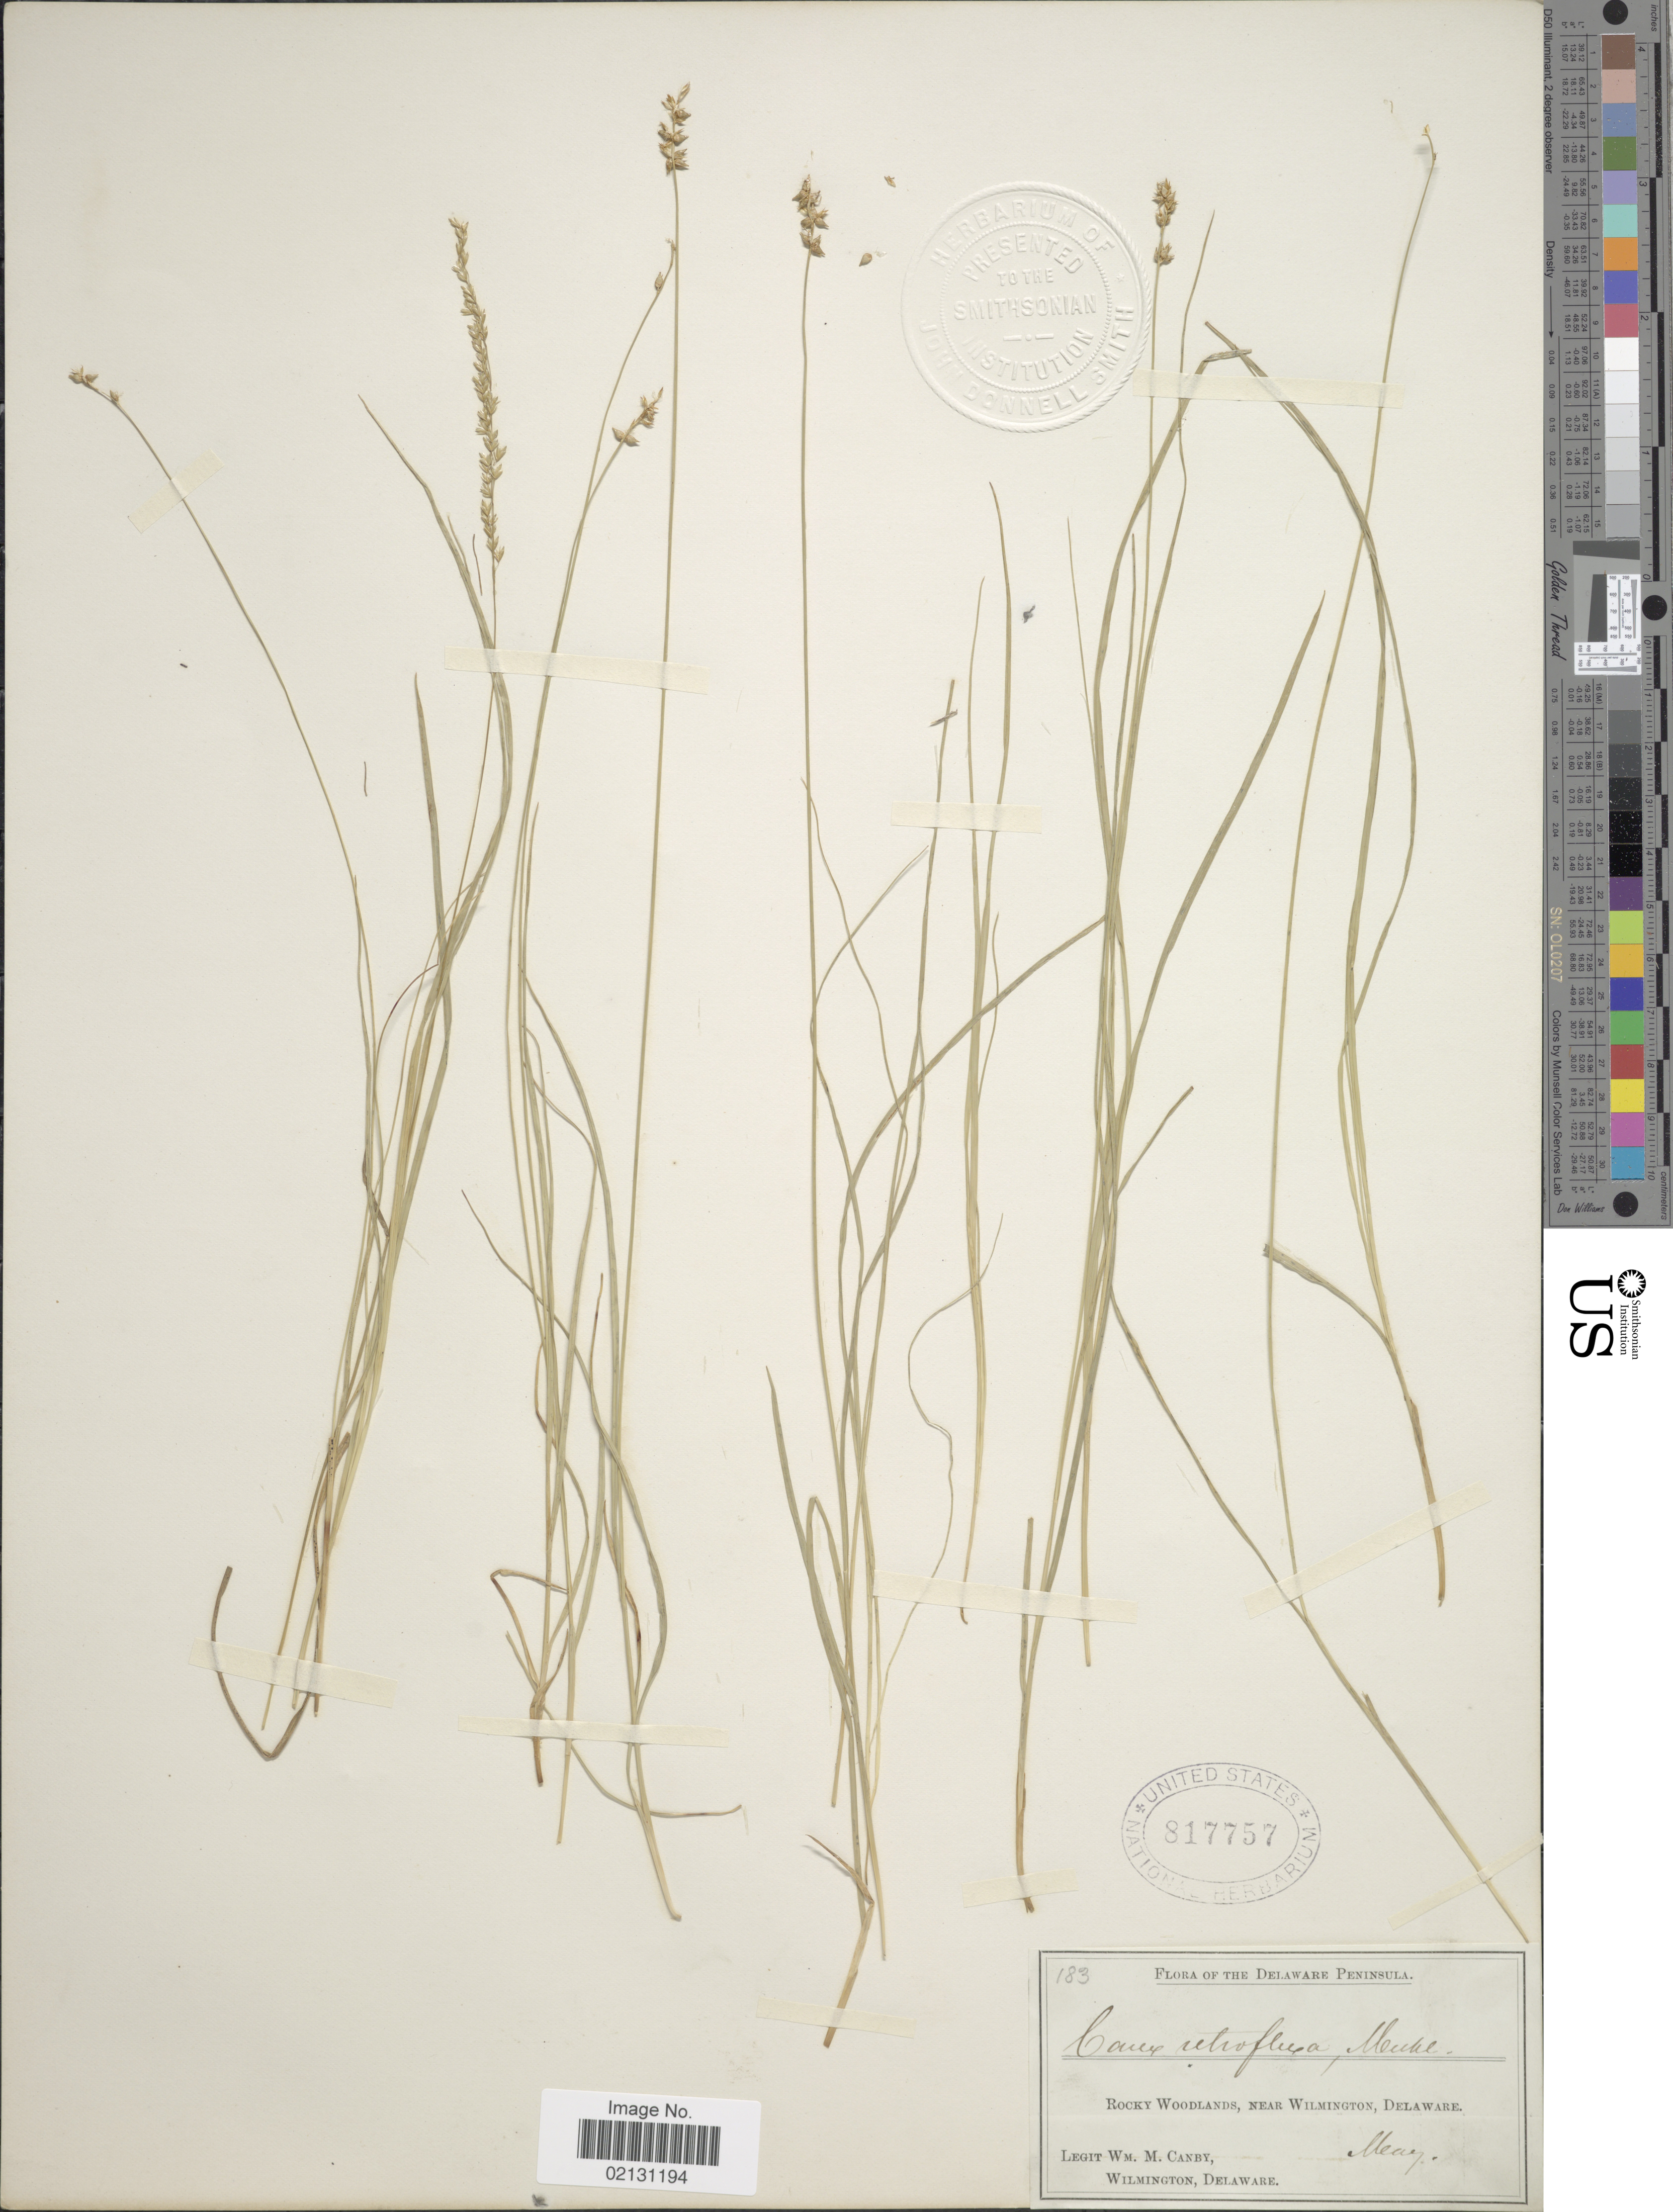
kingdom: Plantae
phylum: Tracheophyta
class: Liliopsida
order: Poales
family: Cyperaceae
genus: Carex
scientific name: Carex retroflexa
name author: Muhl. ex Willd.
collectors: W. M. Canby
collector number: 183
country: United States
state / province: Delaware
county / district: New Castle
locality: The Delaware Peninsula, Rocky Woodlands, near Wilmington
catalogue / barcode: US 817757